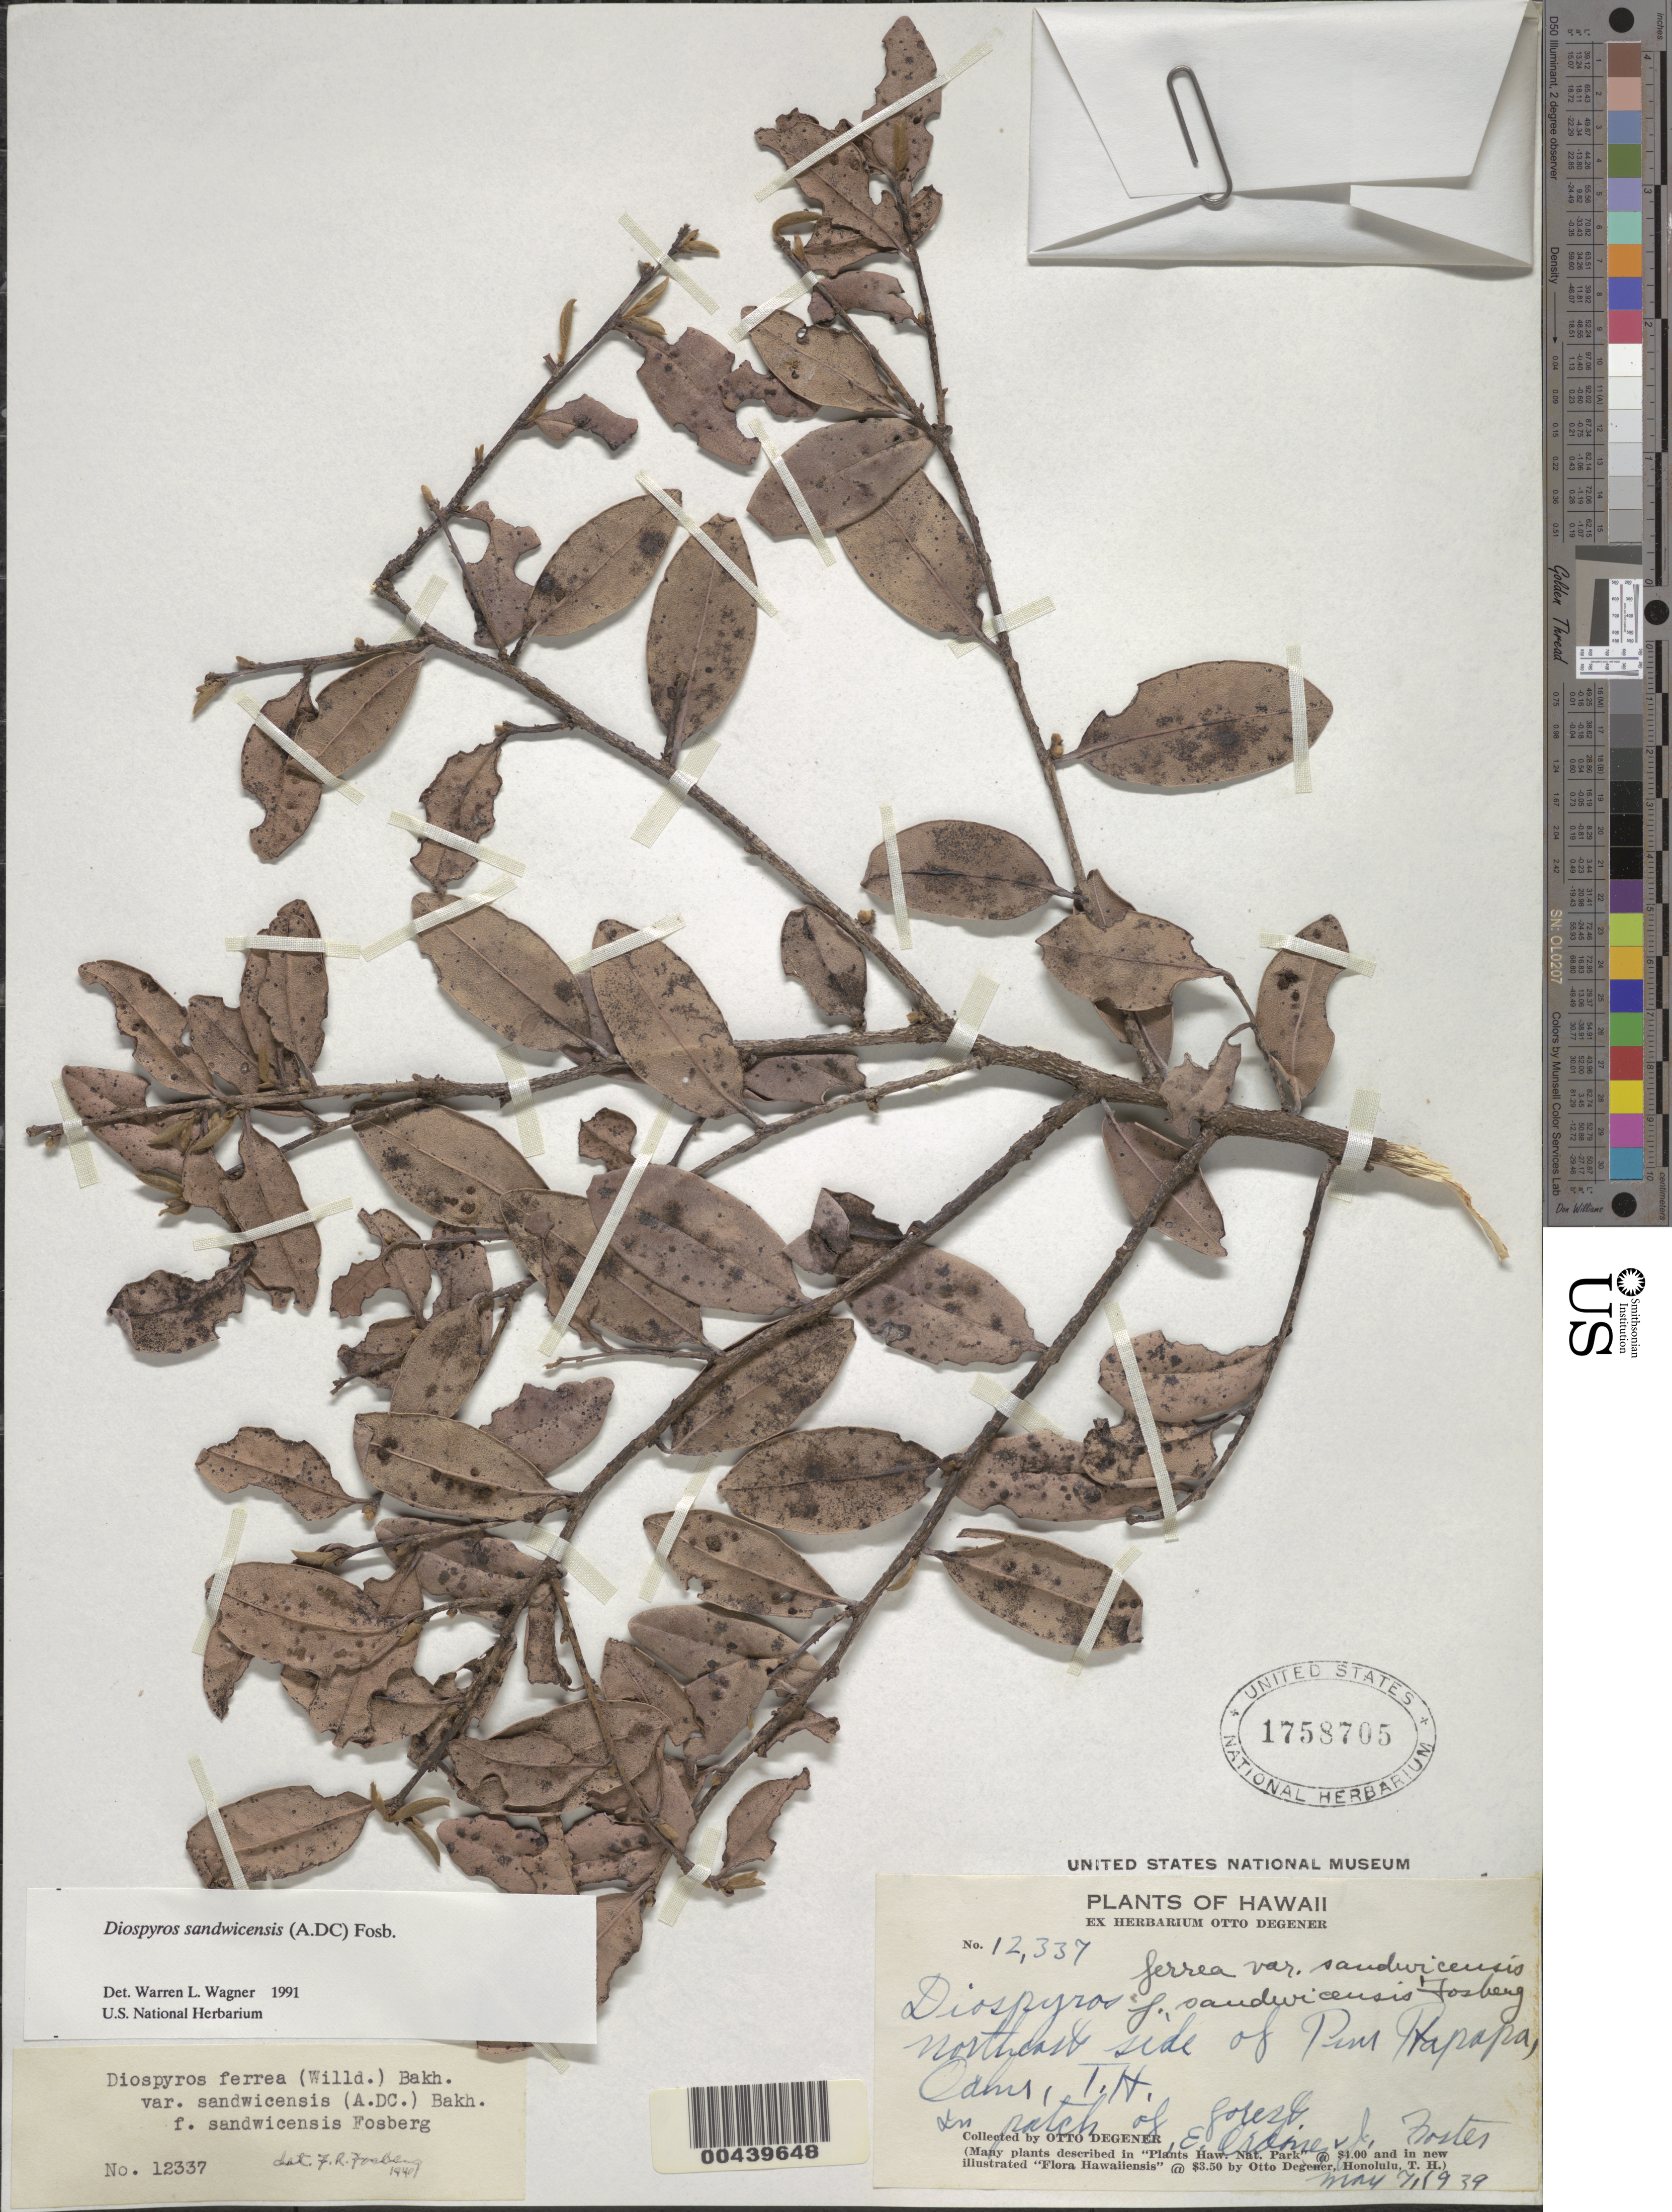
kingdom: Plantae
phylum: Tracheophyta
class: Magnoliopsida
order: Ericales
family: Ebenaceae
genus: Diospyros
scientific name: Diospyros sandwicensis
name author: (A. DC.) Fosberg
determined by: Wagner, W. L., (BOT), Smithsonian Institution - National Museum of Natural History (UNITED STATES)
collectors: O. Degener, E. Ordonez & J. Foster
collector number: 12337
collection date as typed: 7 May 1939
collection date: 1939-05-07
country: United States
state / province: Hawaii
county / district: Honolulu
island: Oahu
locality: NE side of Puu Hapapa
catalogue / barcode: US 1758705